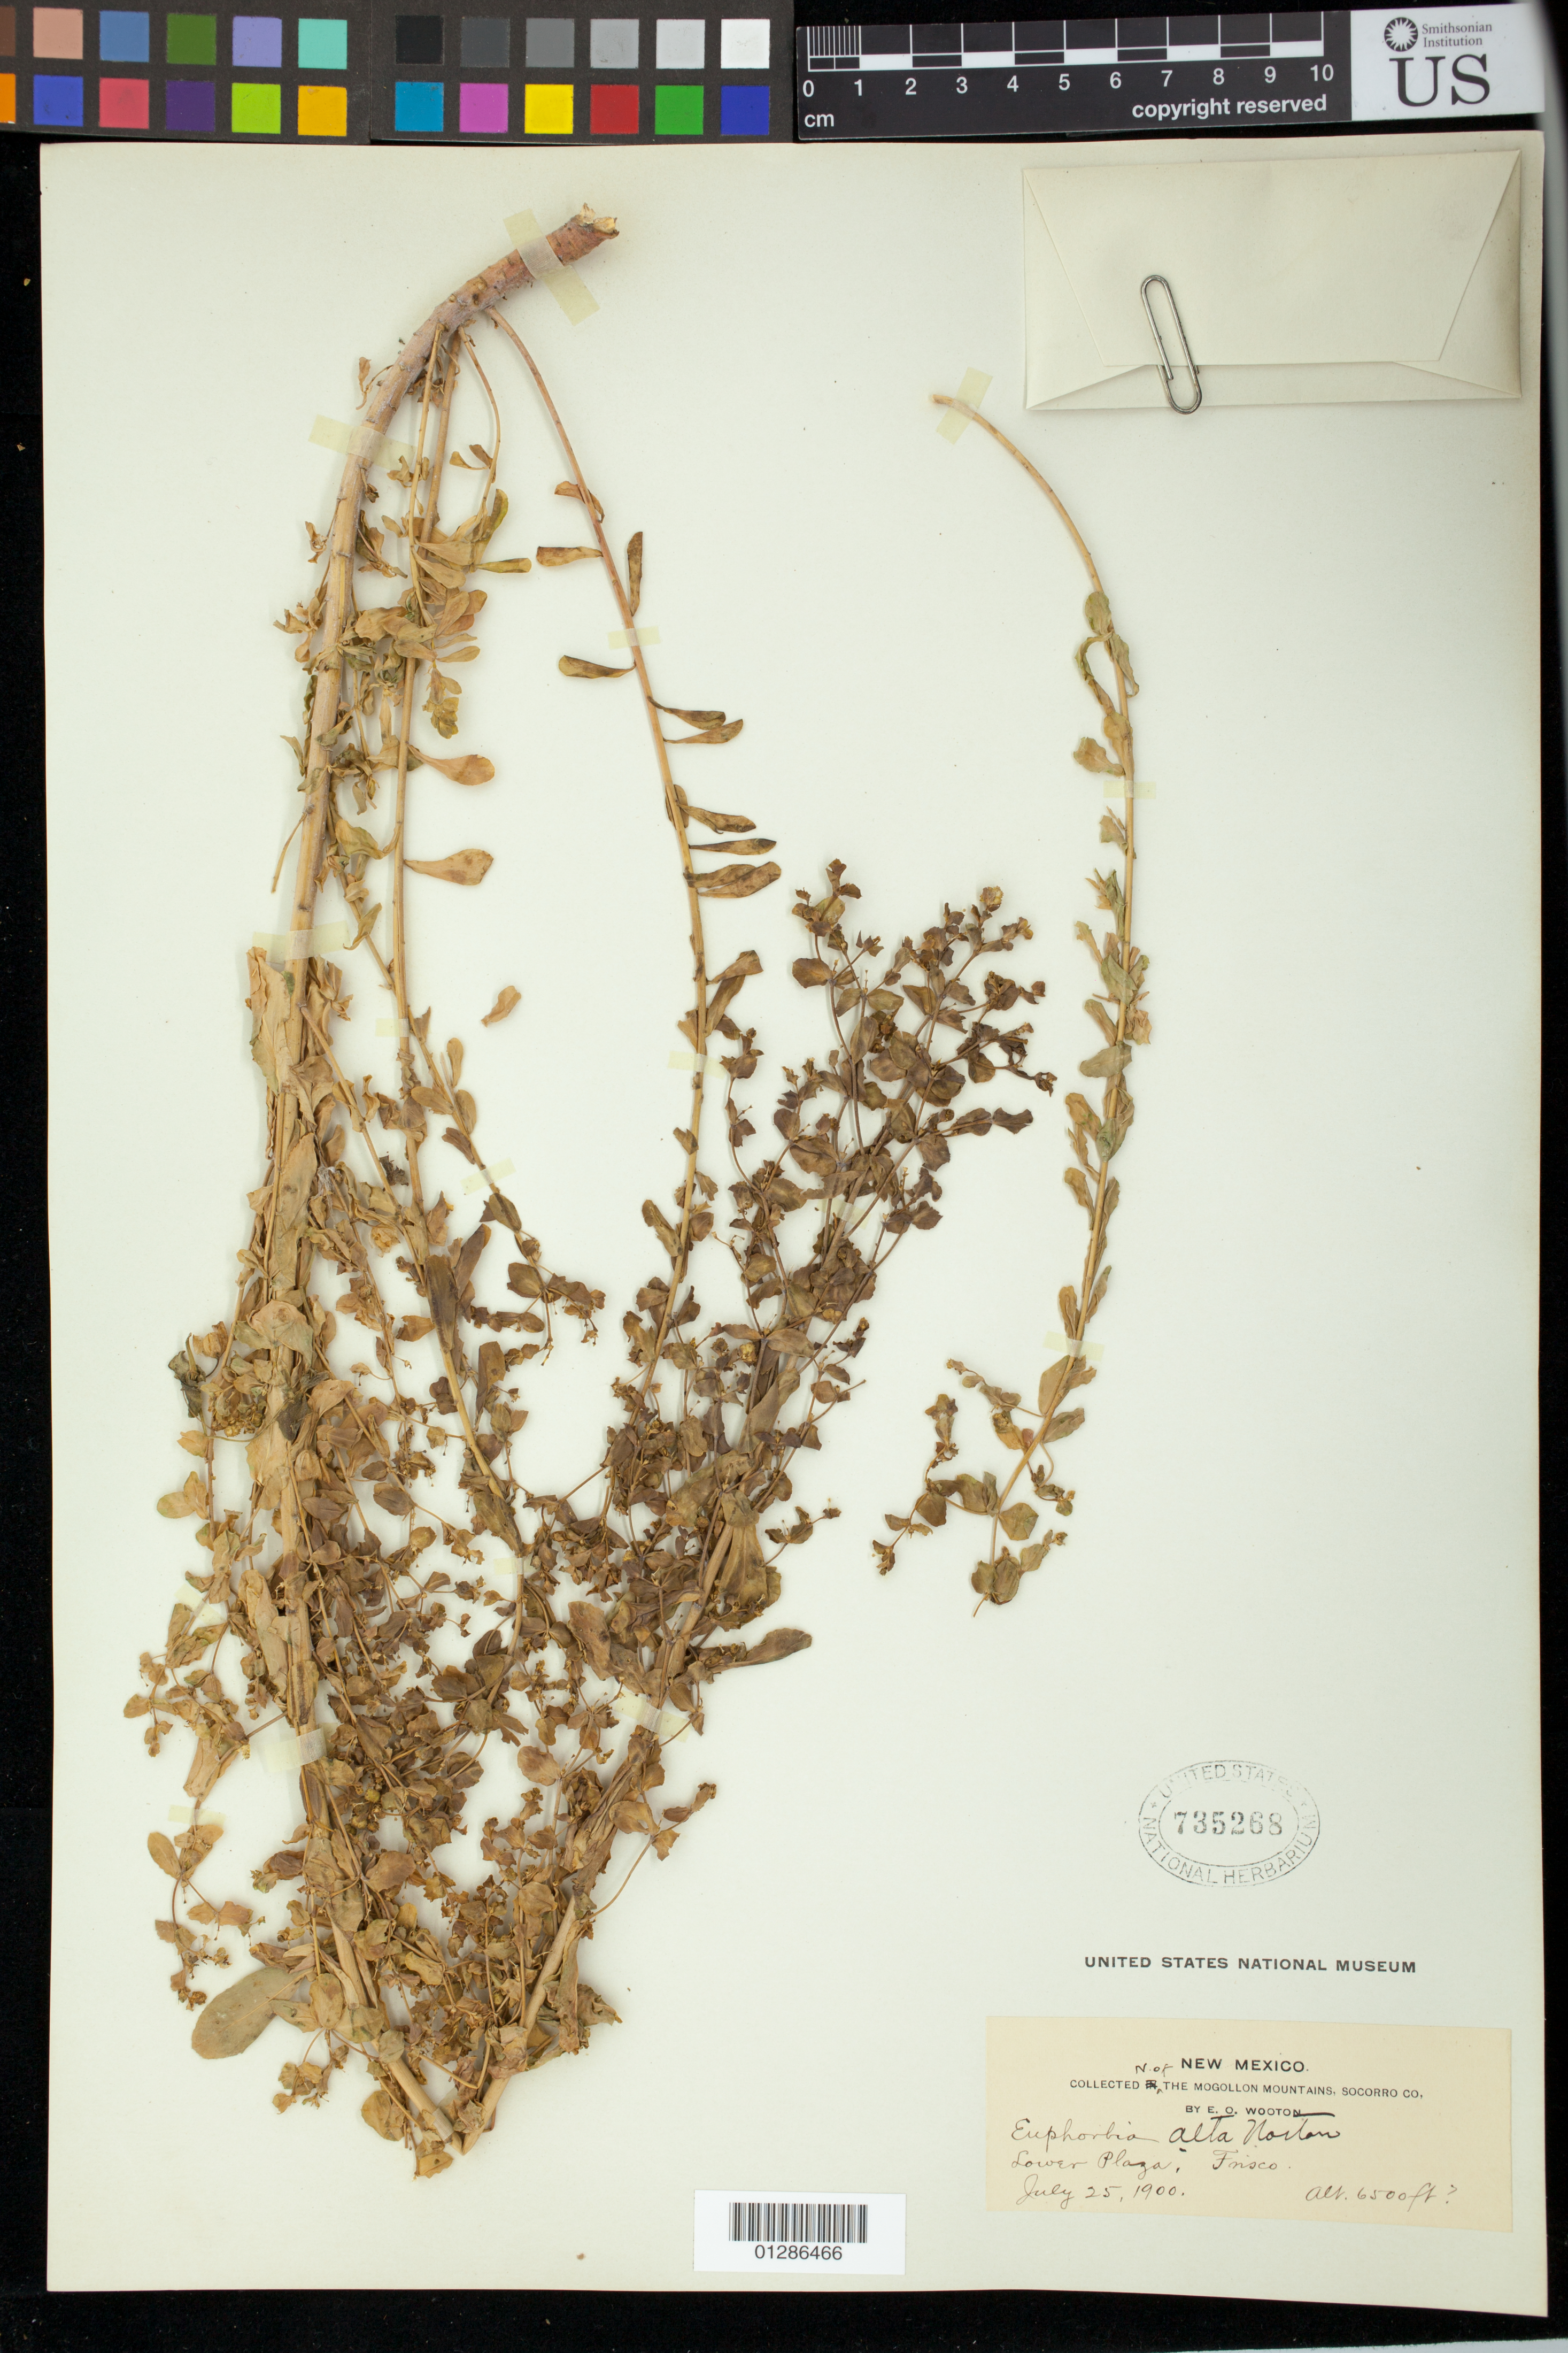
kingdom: Plantae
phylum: Tracheophyta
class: Magnoliopsida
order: Malpighiales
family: Euphorbiaceae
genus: Euphorbia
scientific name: Euphorbia alta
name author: Norton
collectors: E. O. Wooton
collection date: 1900-07-25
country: United States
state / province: New Mexico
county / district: Socorro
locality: N. of the Mogollon Mountains, Lower Plaza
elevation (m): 1981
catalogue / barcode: US 735268